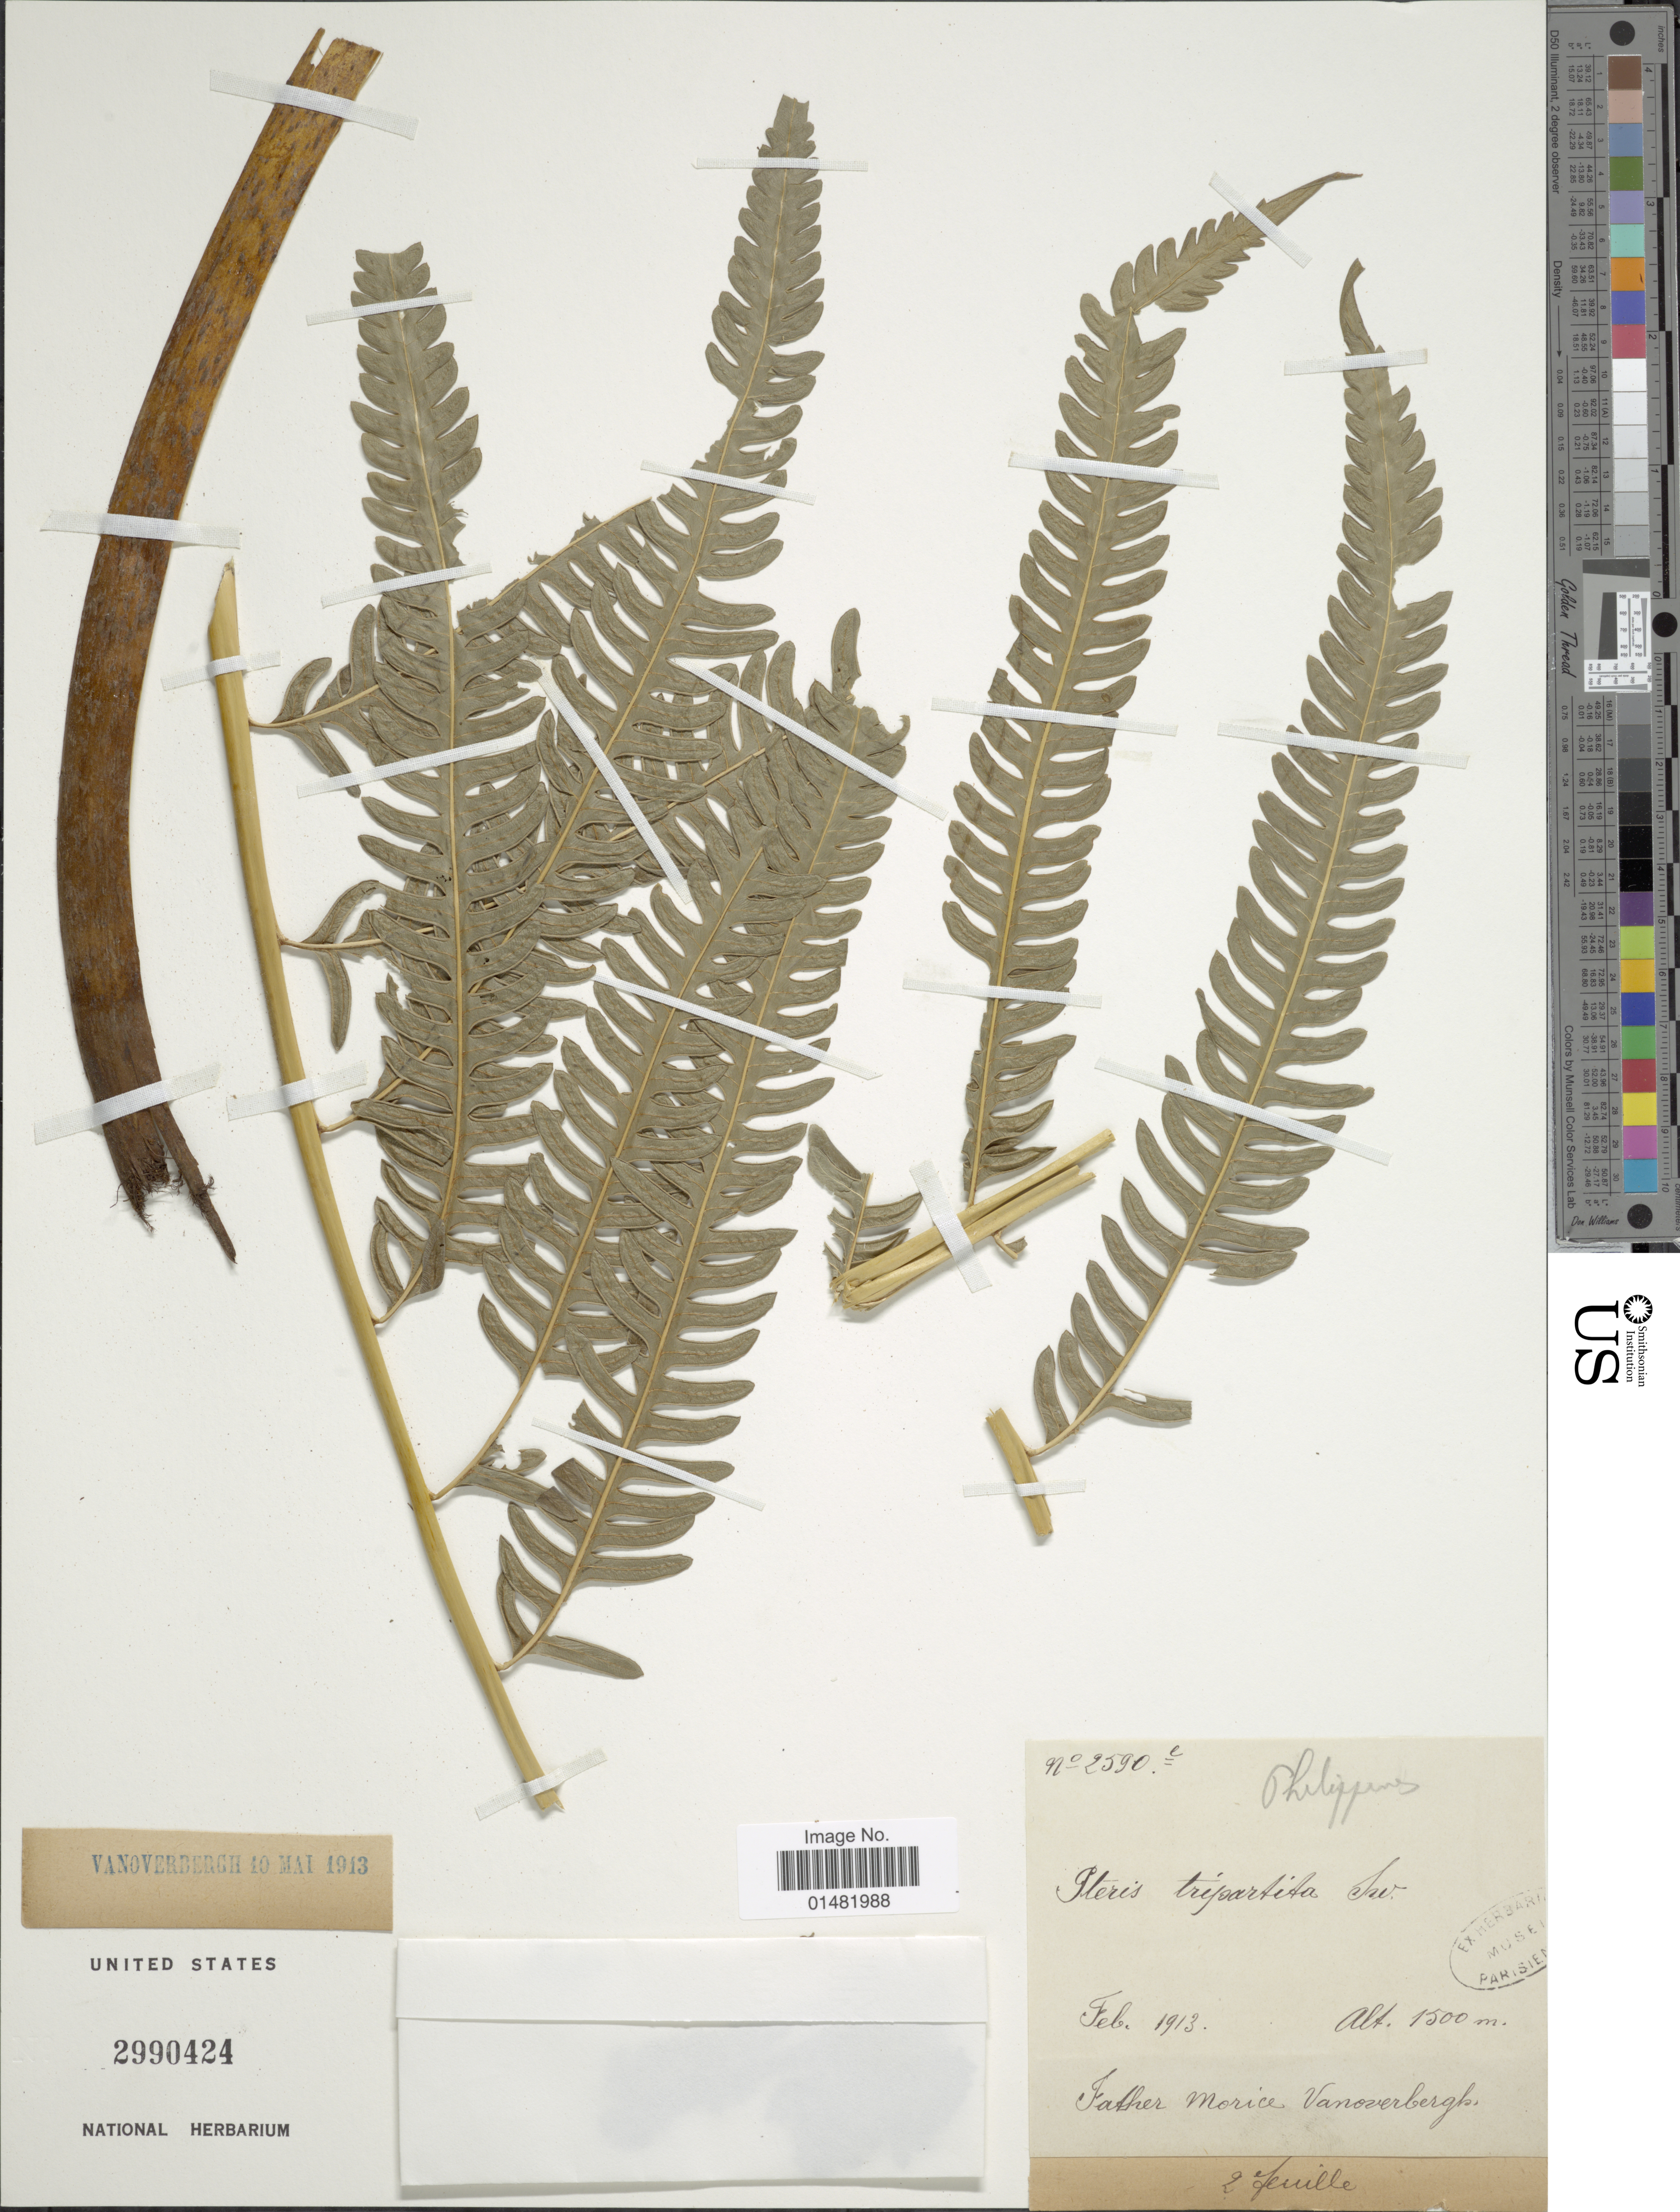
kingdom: Plantae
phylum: Tracheophyta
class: Polypodiopsida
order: Polypodiales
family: Pteridaceae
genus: Pteris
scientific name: Pteris tripartita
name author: Sw.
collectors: M. Vanoverbergh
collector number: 2590c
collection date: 1913-02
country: Philippines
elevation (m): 1500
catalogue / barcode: US 2990424